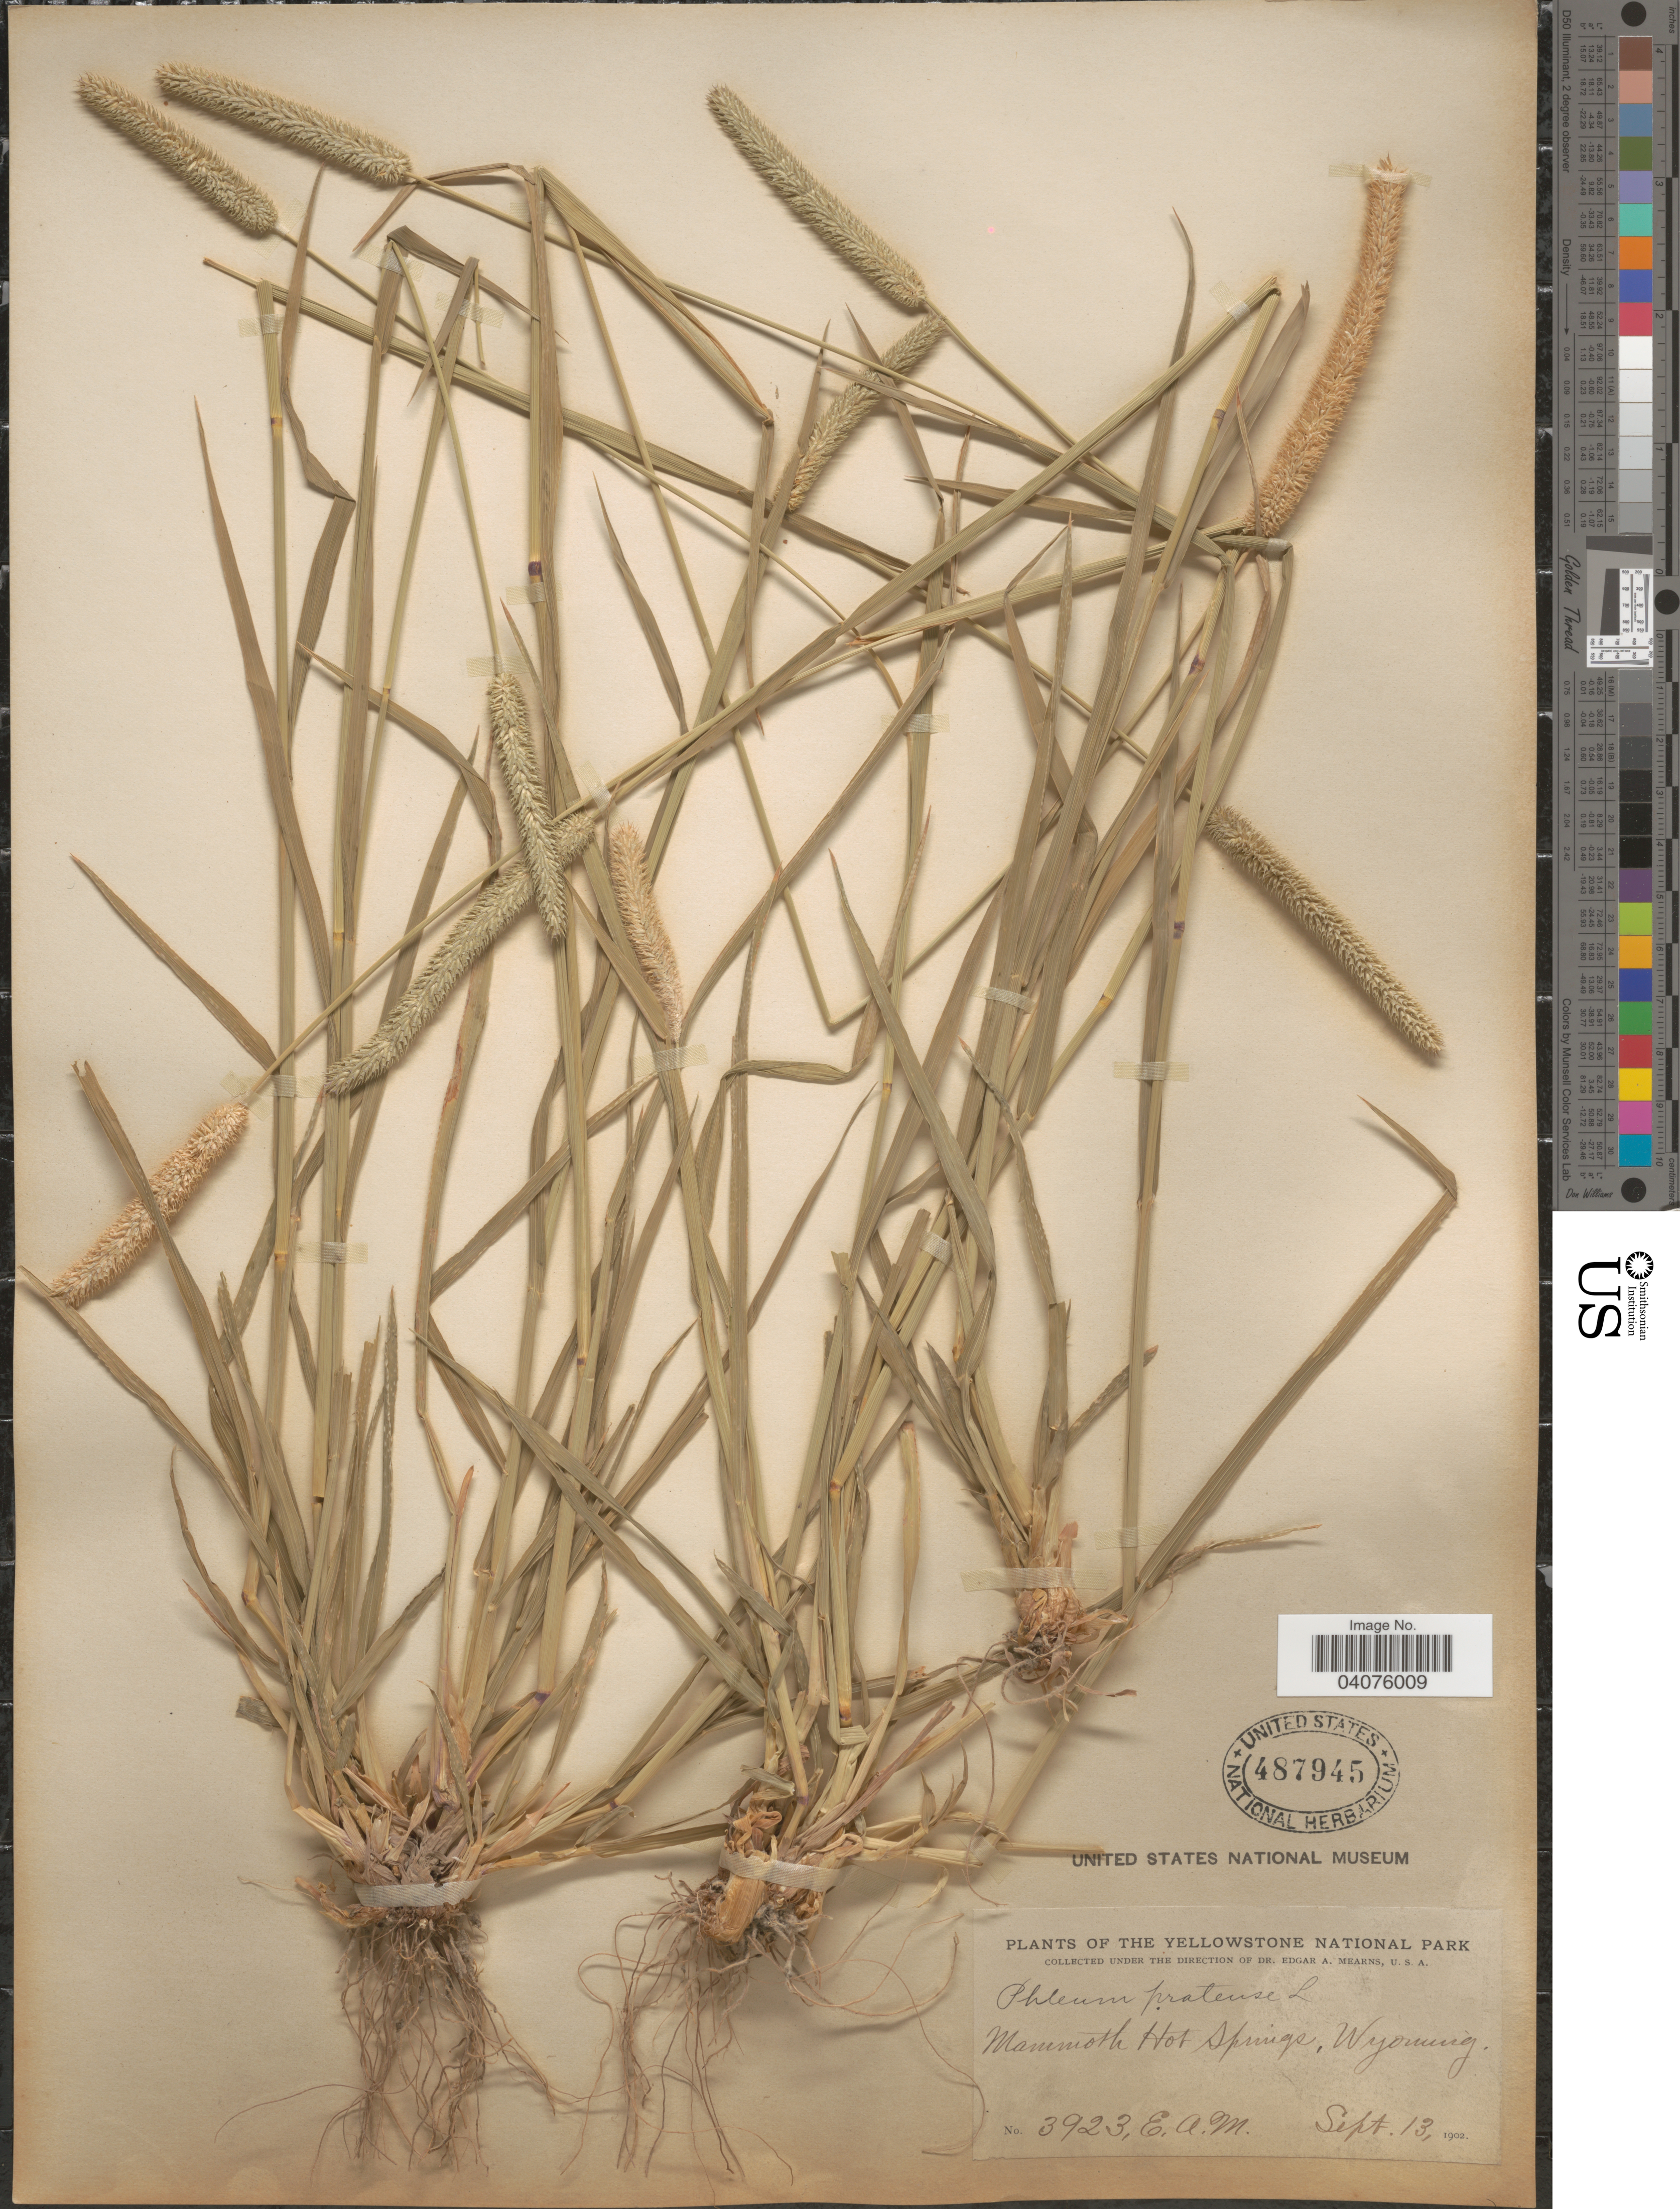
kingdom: Plantae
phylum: Tracheophyta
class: Liliopsida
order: Poales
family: Poaceae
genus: Phleum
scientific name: Phleum pratense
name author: L.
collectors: E. A. Mearns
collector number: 3923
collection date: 1902-09-13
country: United States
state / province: Wyoming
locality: The Yellowstone National Park. Mammoth Hot Springs.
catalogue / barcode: US 487945